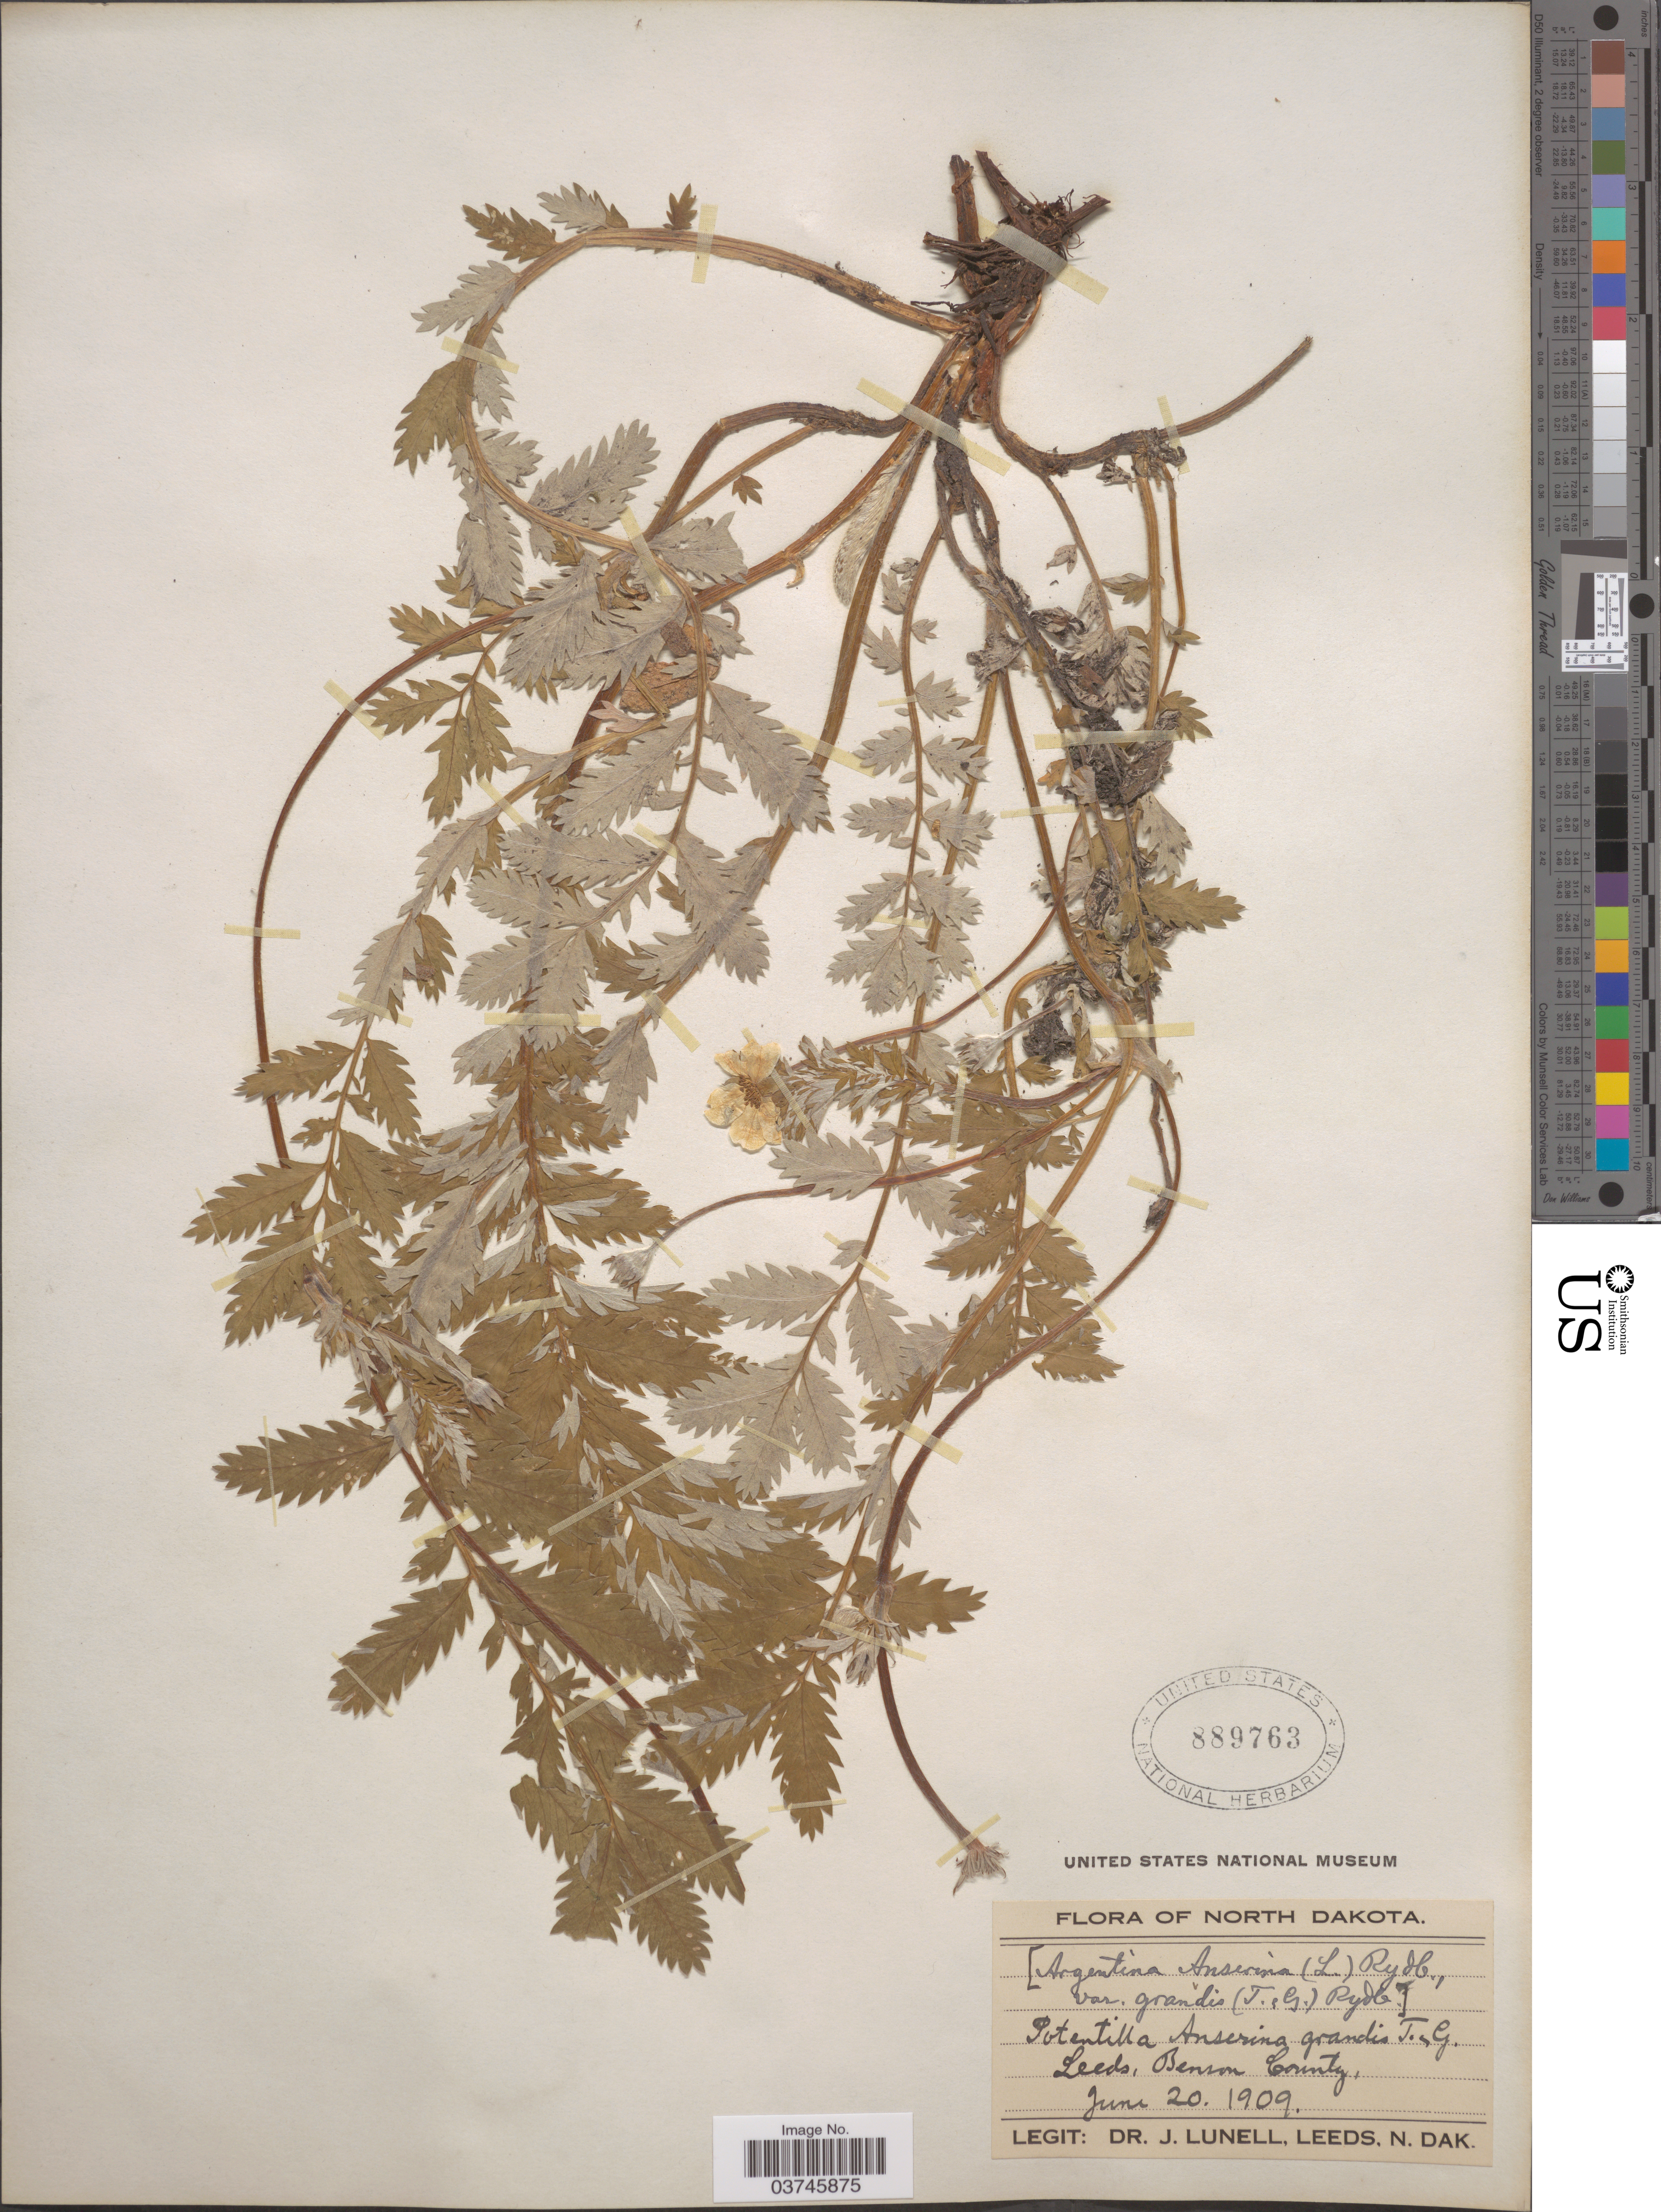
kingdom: Plantae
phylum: Tracheophyta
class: Magnoliopsida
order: Rosales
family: Rosaceae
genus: Argentina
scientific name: Argentina anserina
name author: (L.) Rydb.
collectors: J. Lunell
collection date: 1909-06-20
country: United States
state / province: North Dakota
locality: Leeds, Benson County.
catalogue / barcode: US 889763